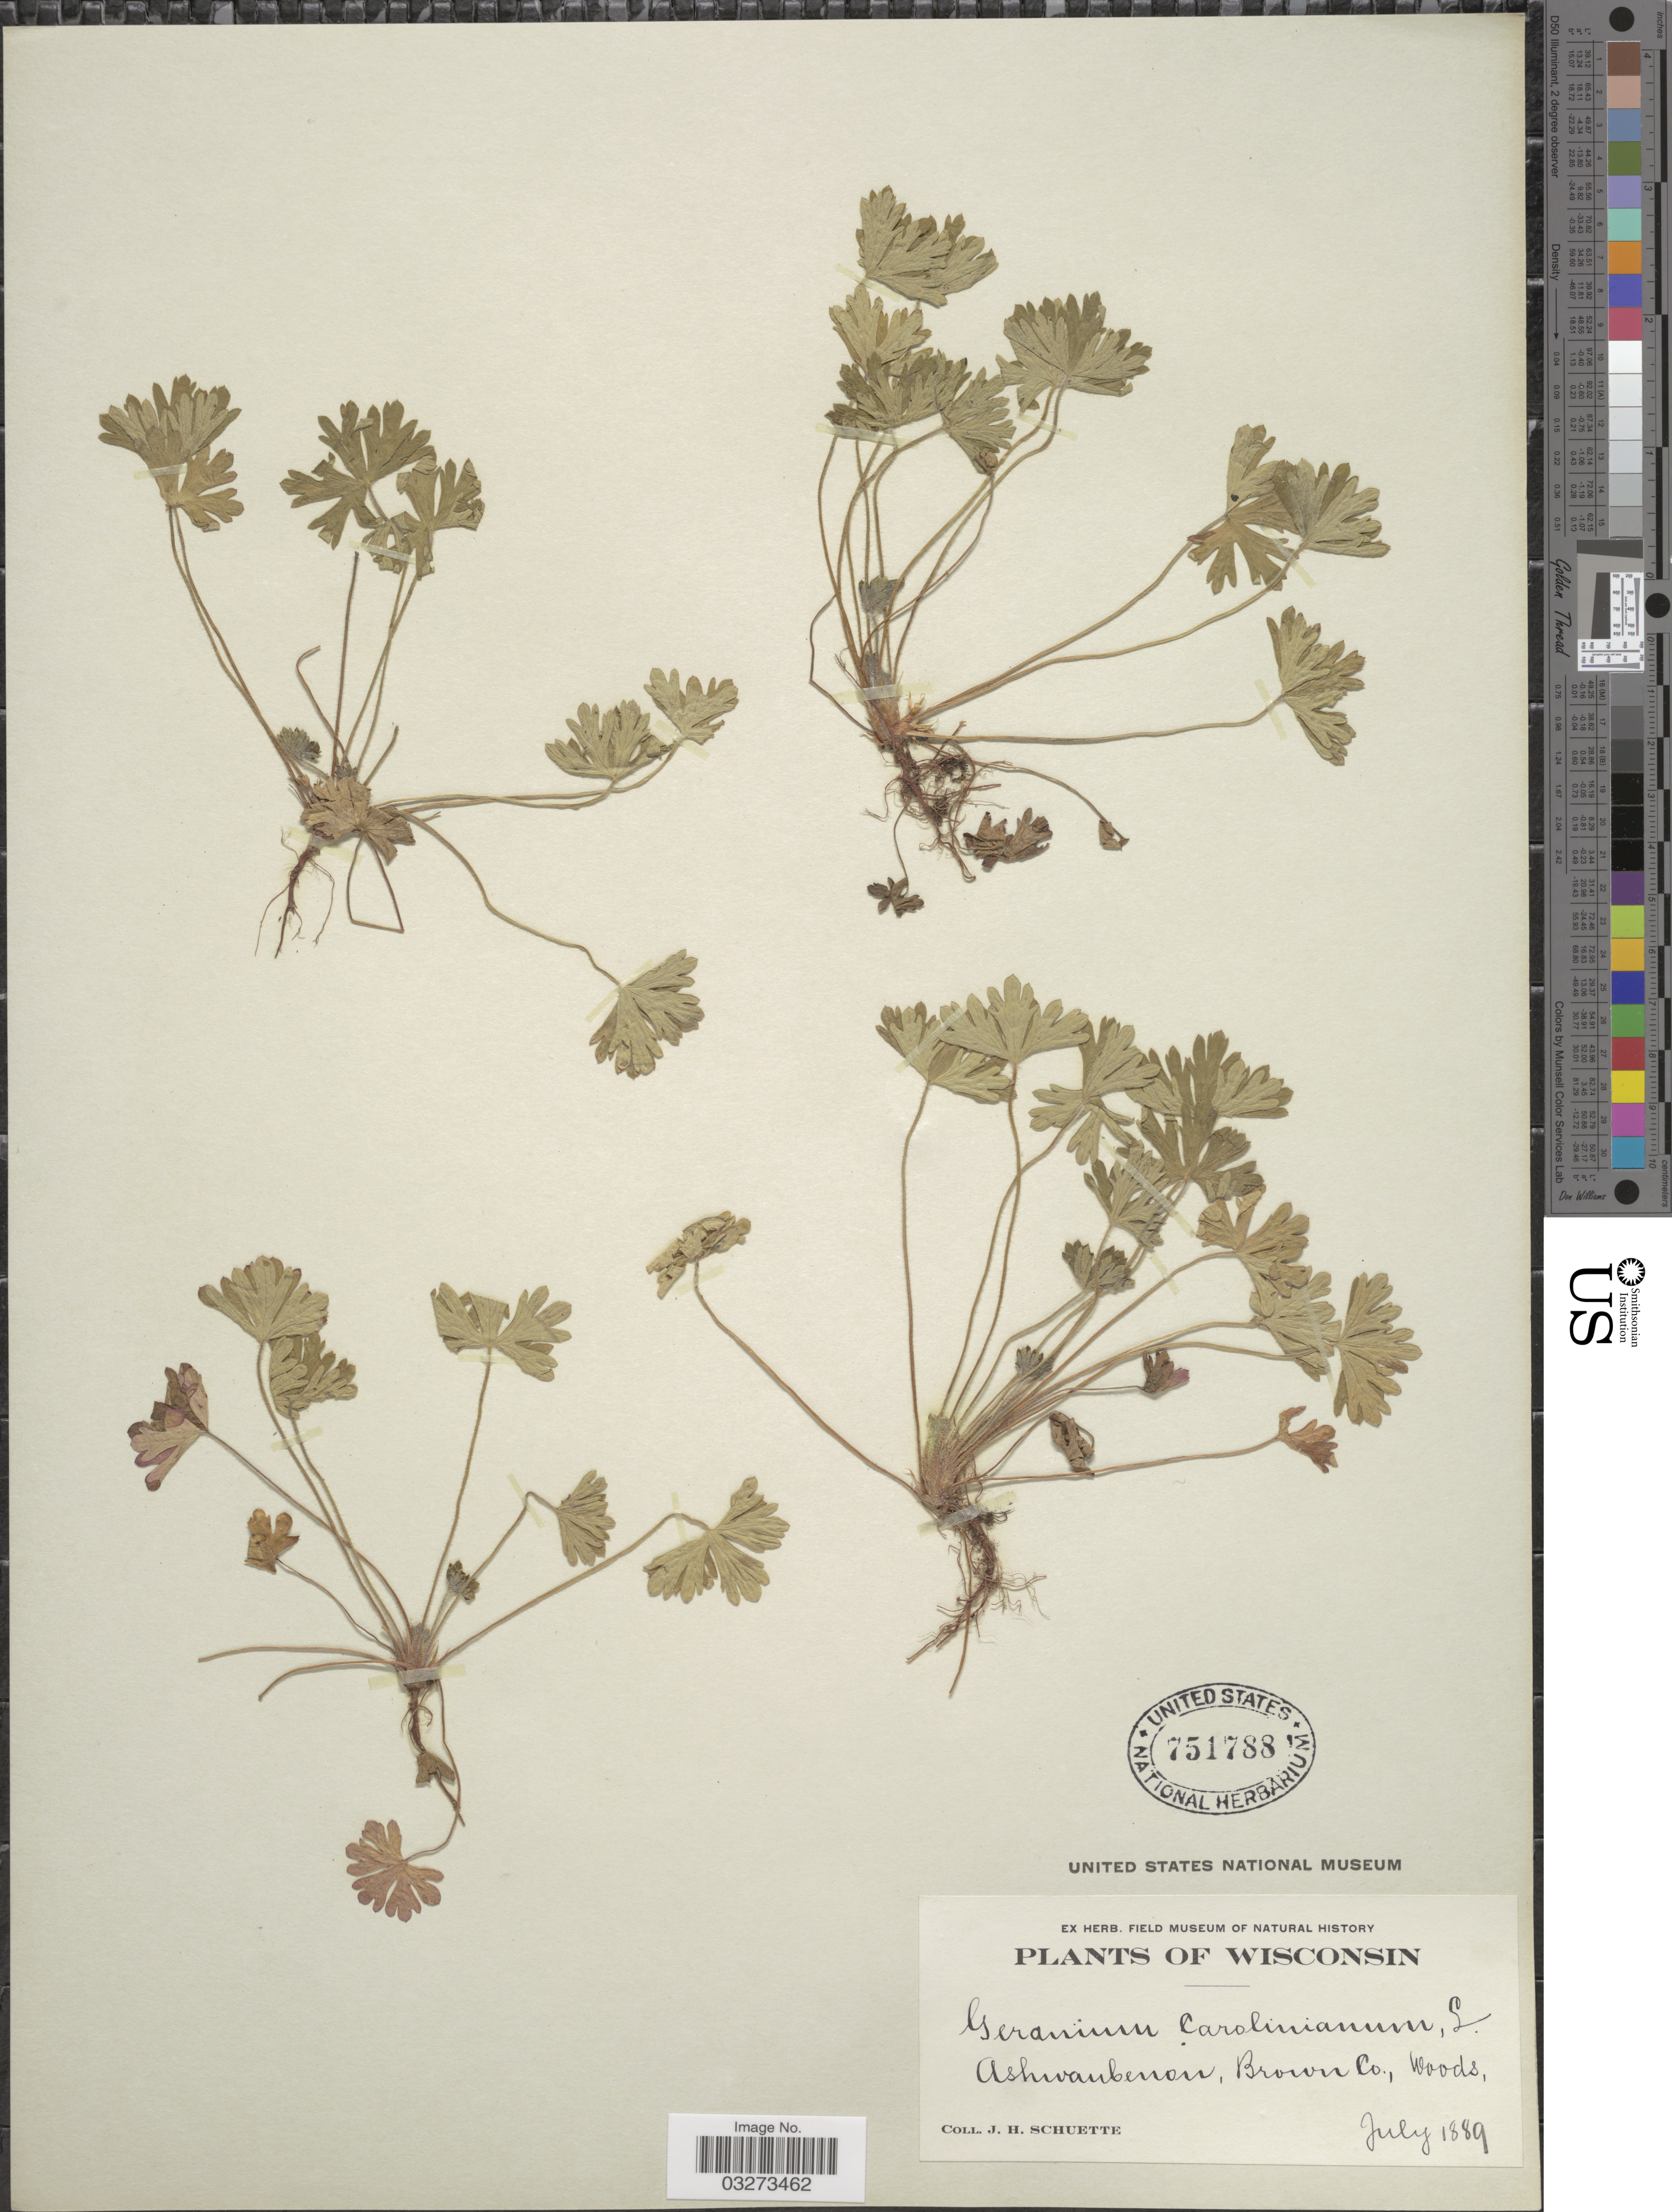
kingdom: Plantae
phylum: Tracheophyta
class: Magnoliopsida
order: Geraniales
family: Geraniaceae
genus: Geranium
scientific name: Geranium carolinianum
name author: L.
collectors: J. H. Schuette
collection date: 1889-07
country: United States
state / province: Wisconsin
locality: Ashwaubenon, Brown Co.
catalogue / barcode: US 751788